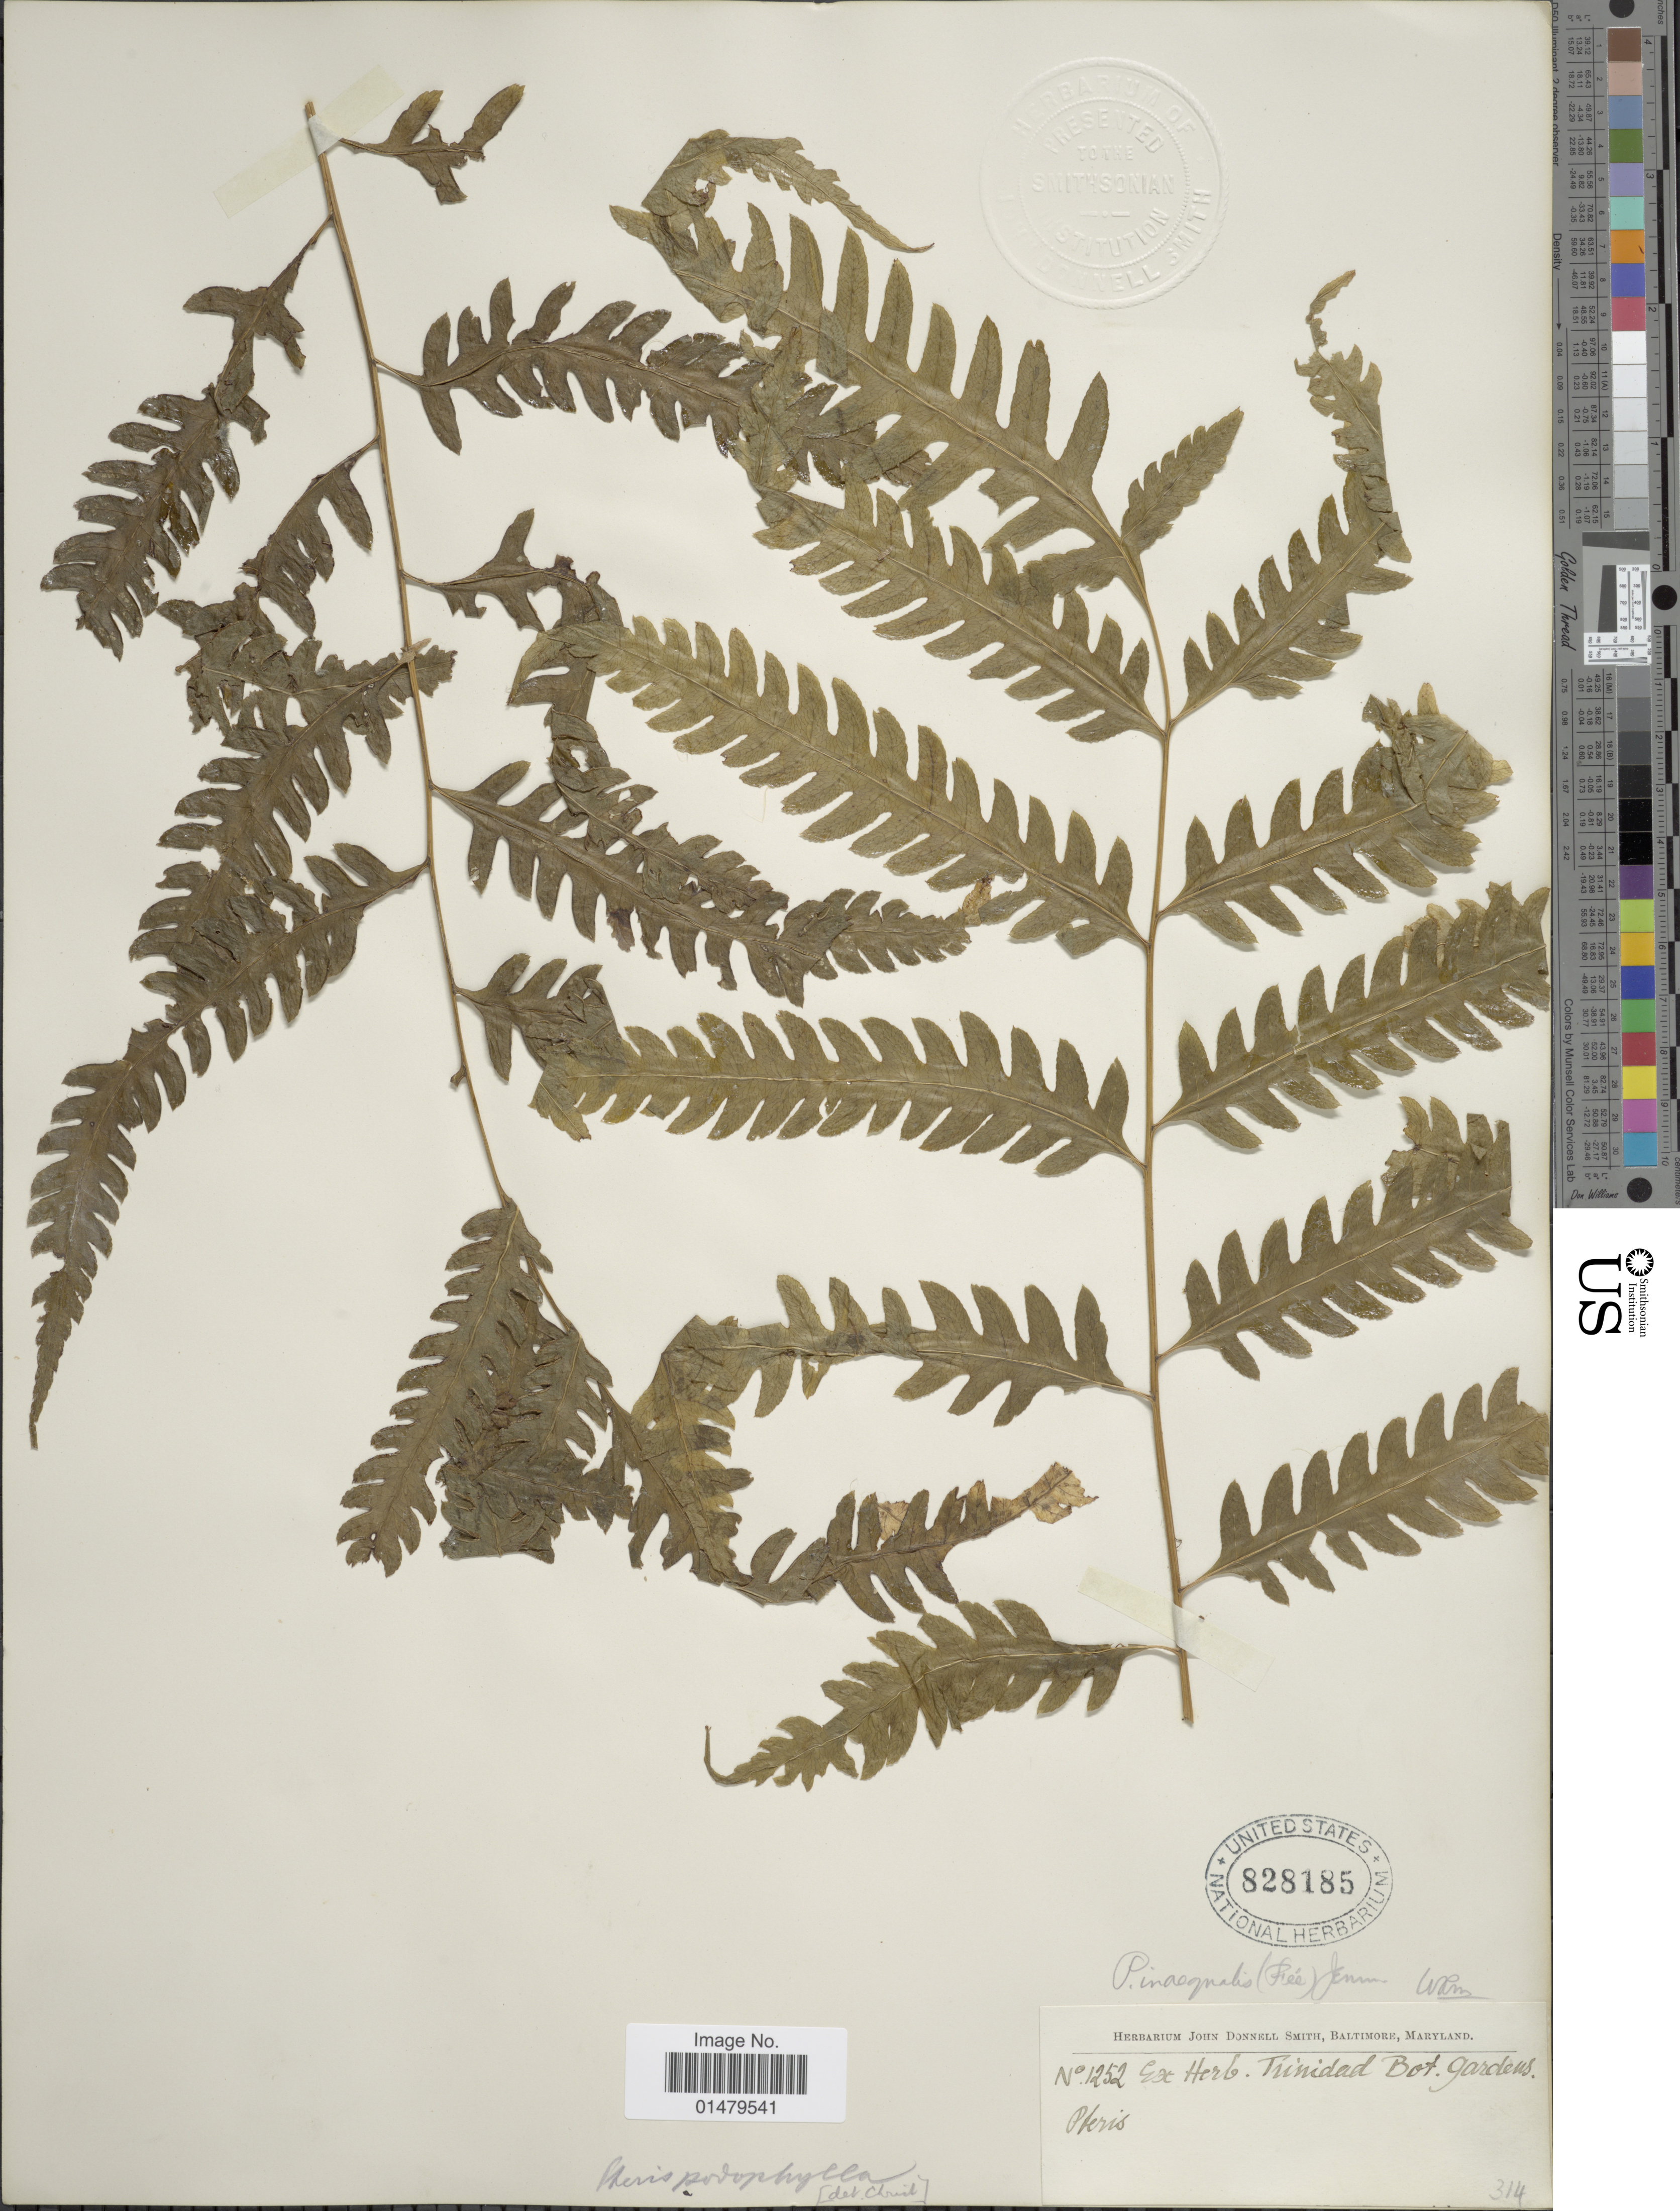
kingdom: Plantae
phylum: Tracheophyta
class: Polypodiopsida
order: Polypodiales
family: Pteridaceae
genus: Pteris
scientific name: Pteris inaequalis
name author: (Fée) Jenman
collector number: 1252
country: Trinidad and Tobago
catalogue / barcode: US 828185